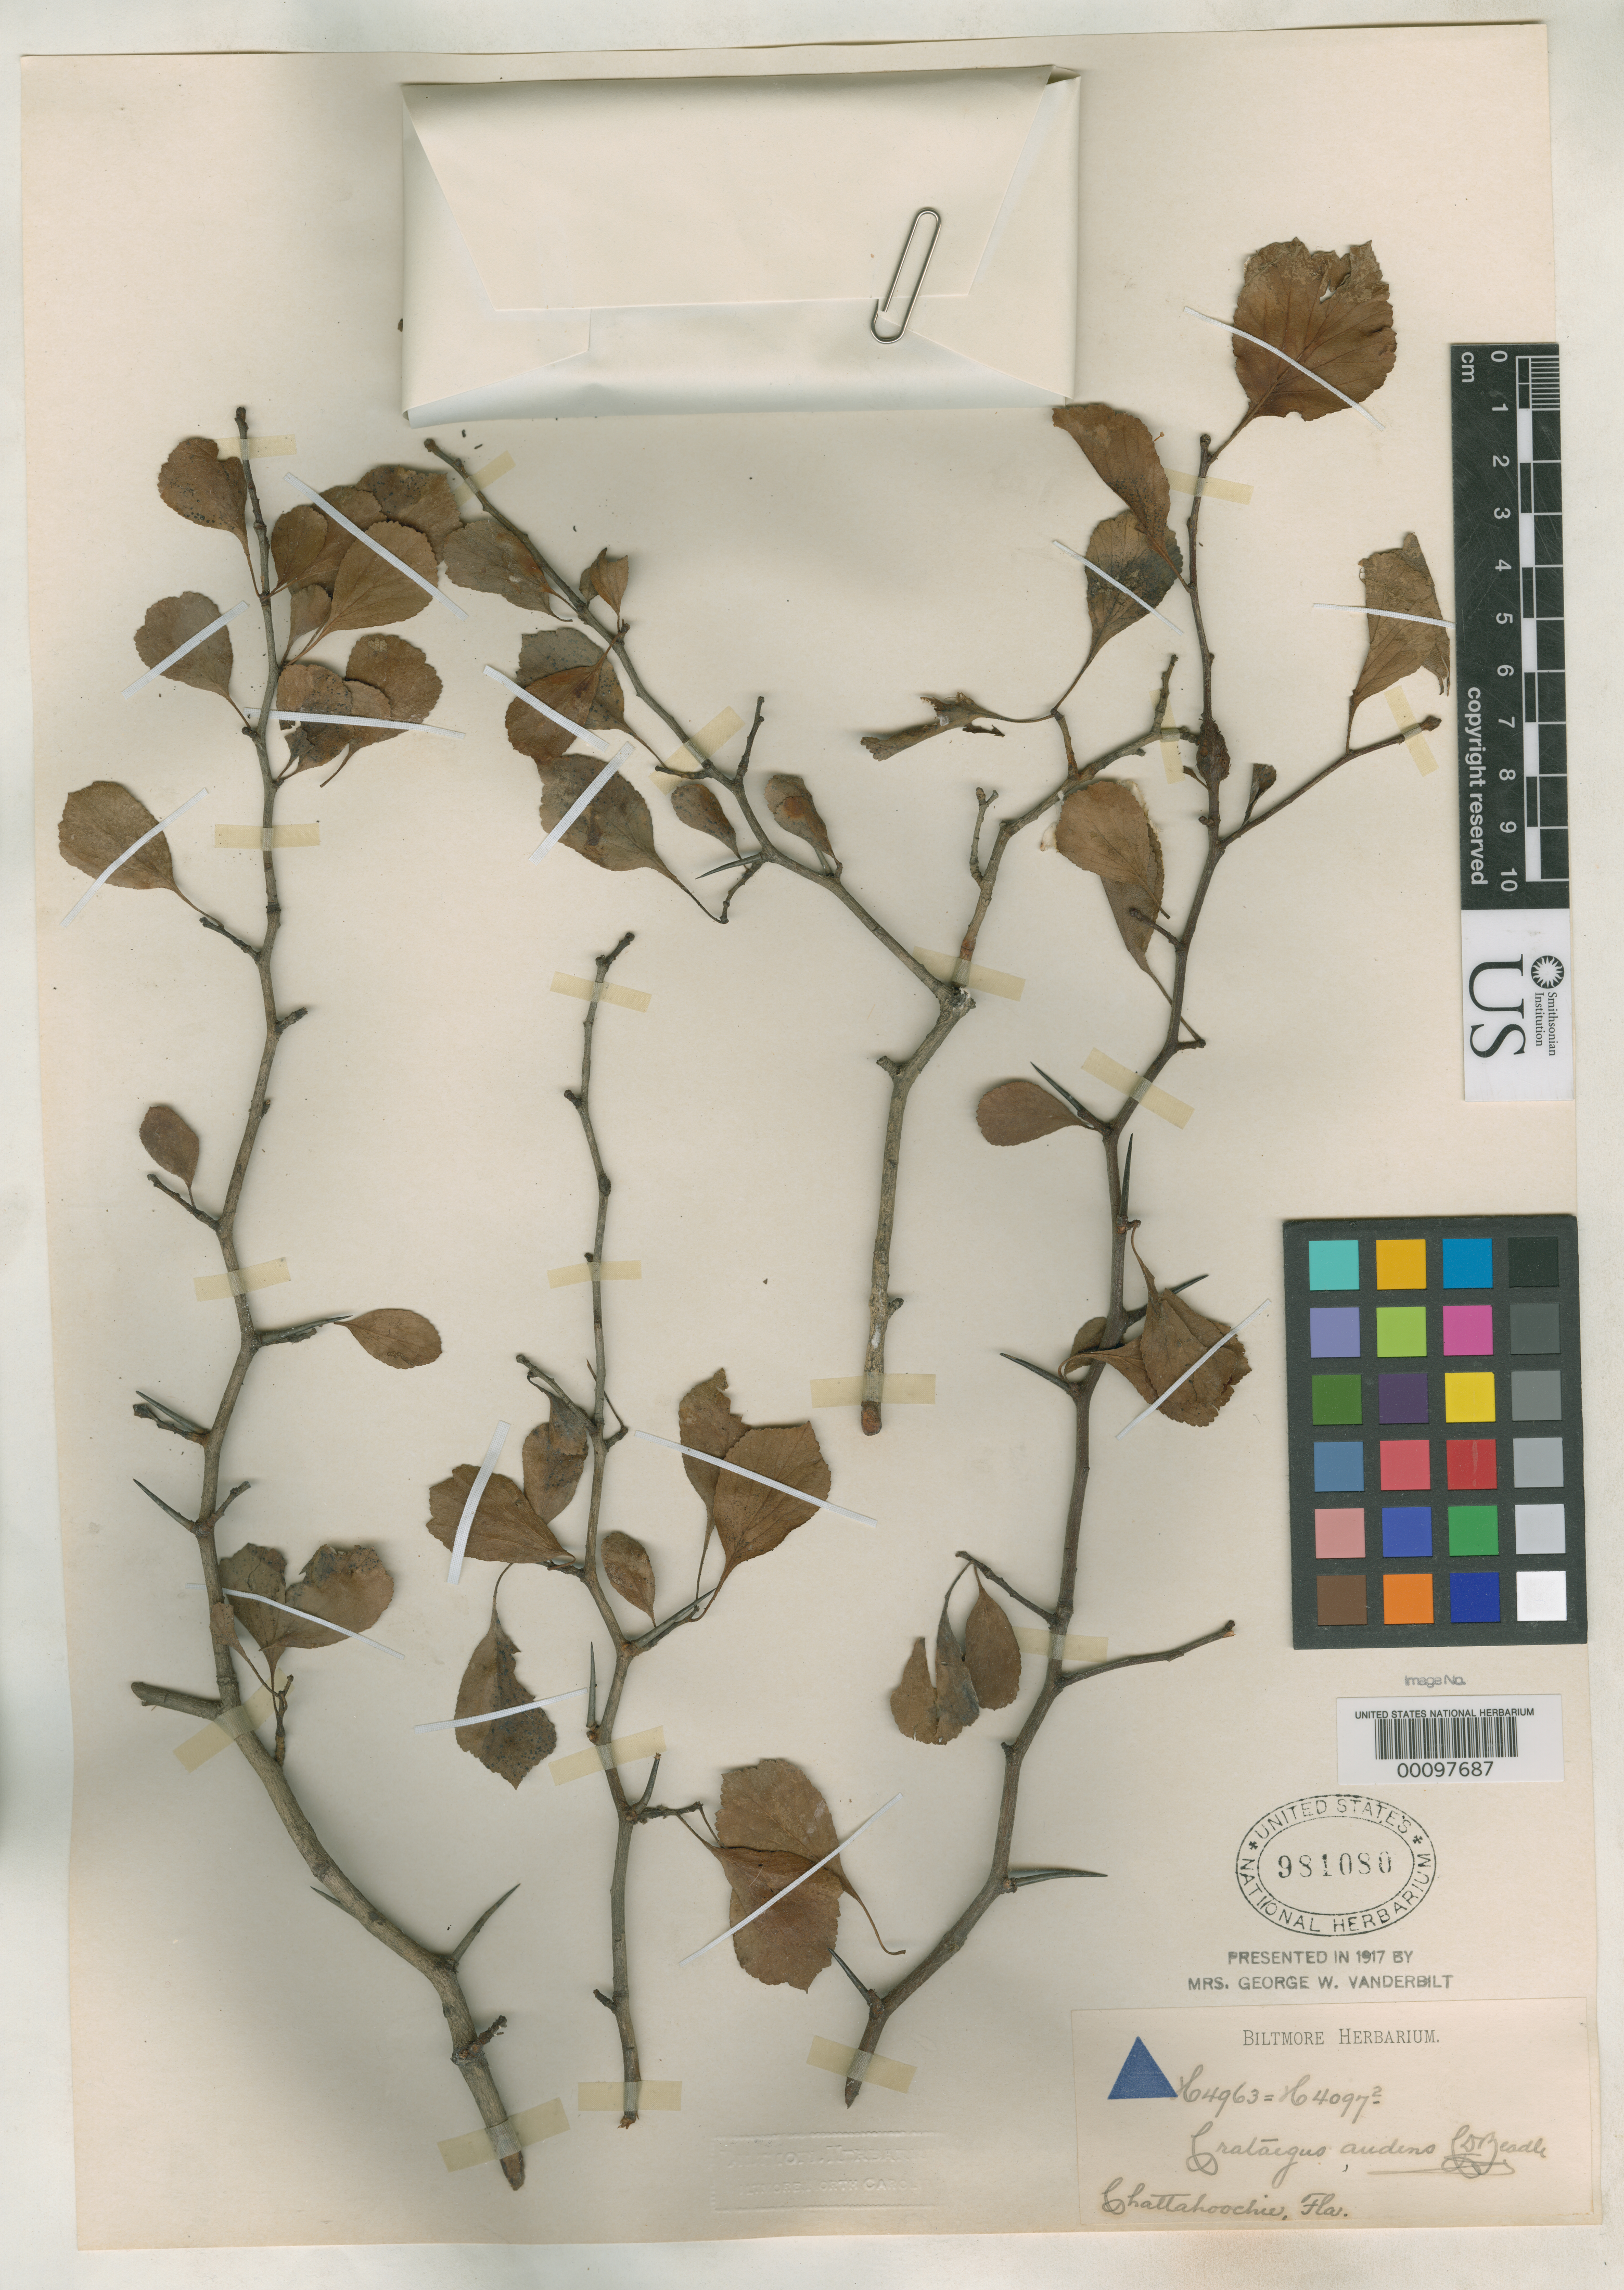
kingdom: Plantae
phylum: Tracheophyta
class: Magnoliopsida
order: Rosales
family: Rosaceae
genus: Crataegus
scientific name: Crataegus audens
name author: Beadle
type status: Syntype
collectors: ex herb. Biltmore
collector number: H 4963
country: United States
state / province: Florida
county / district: Gadsden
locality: Chattahoochee.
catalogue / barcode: US 981080